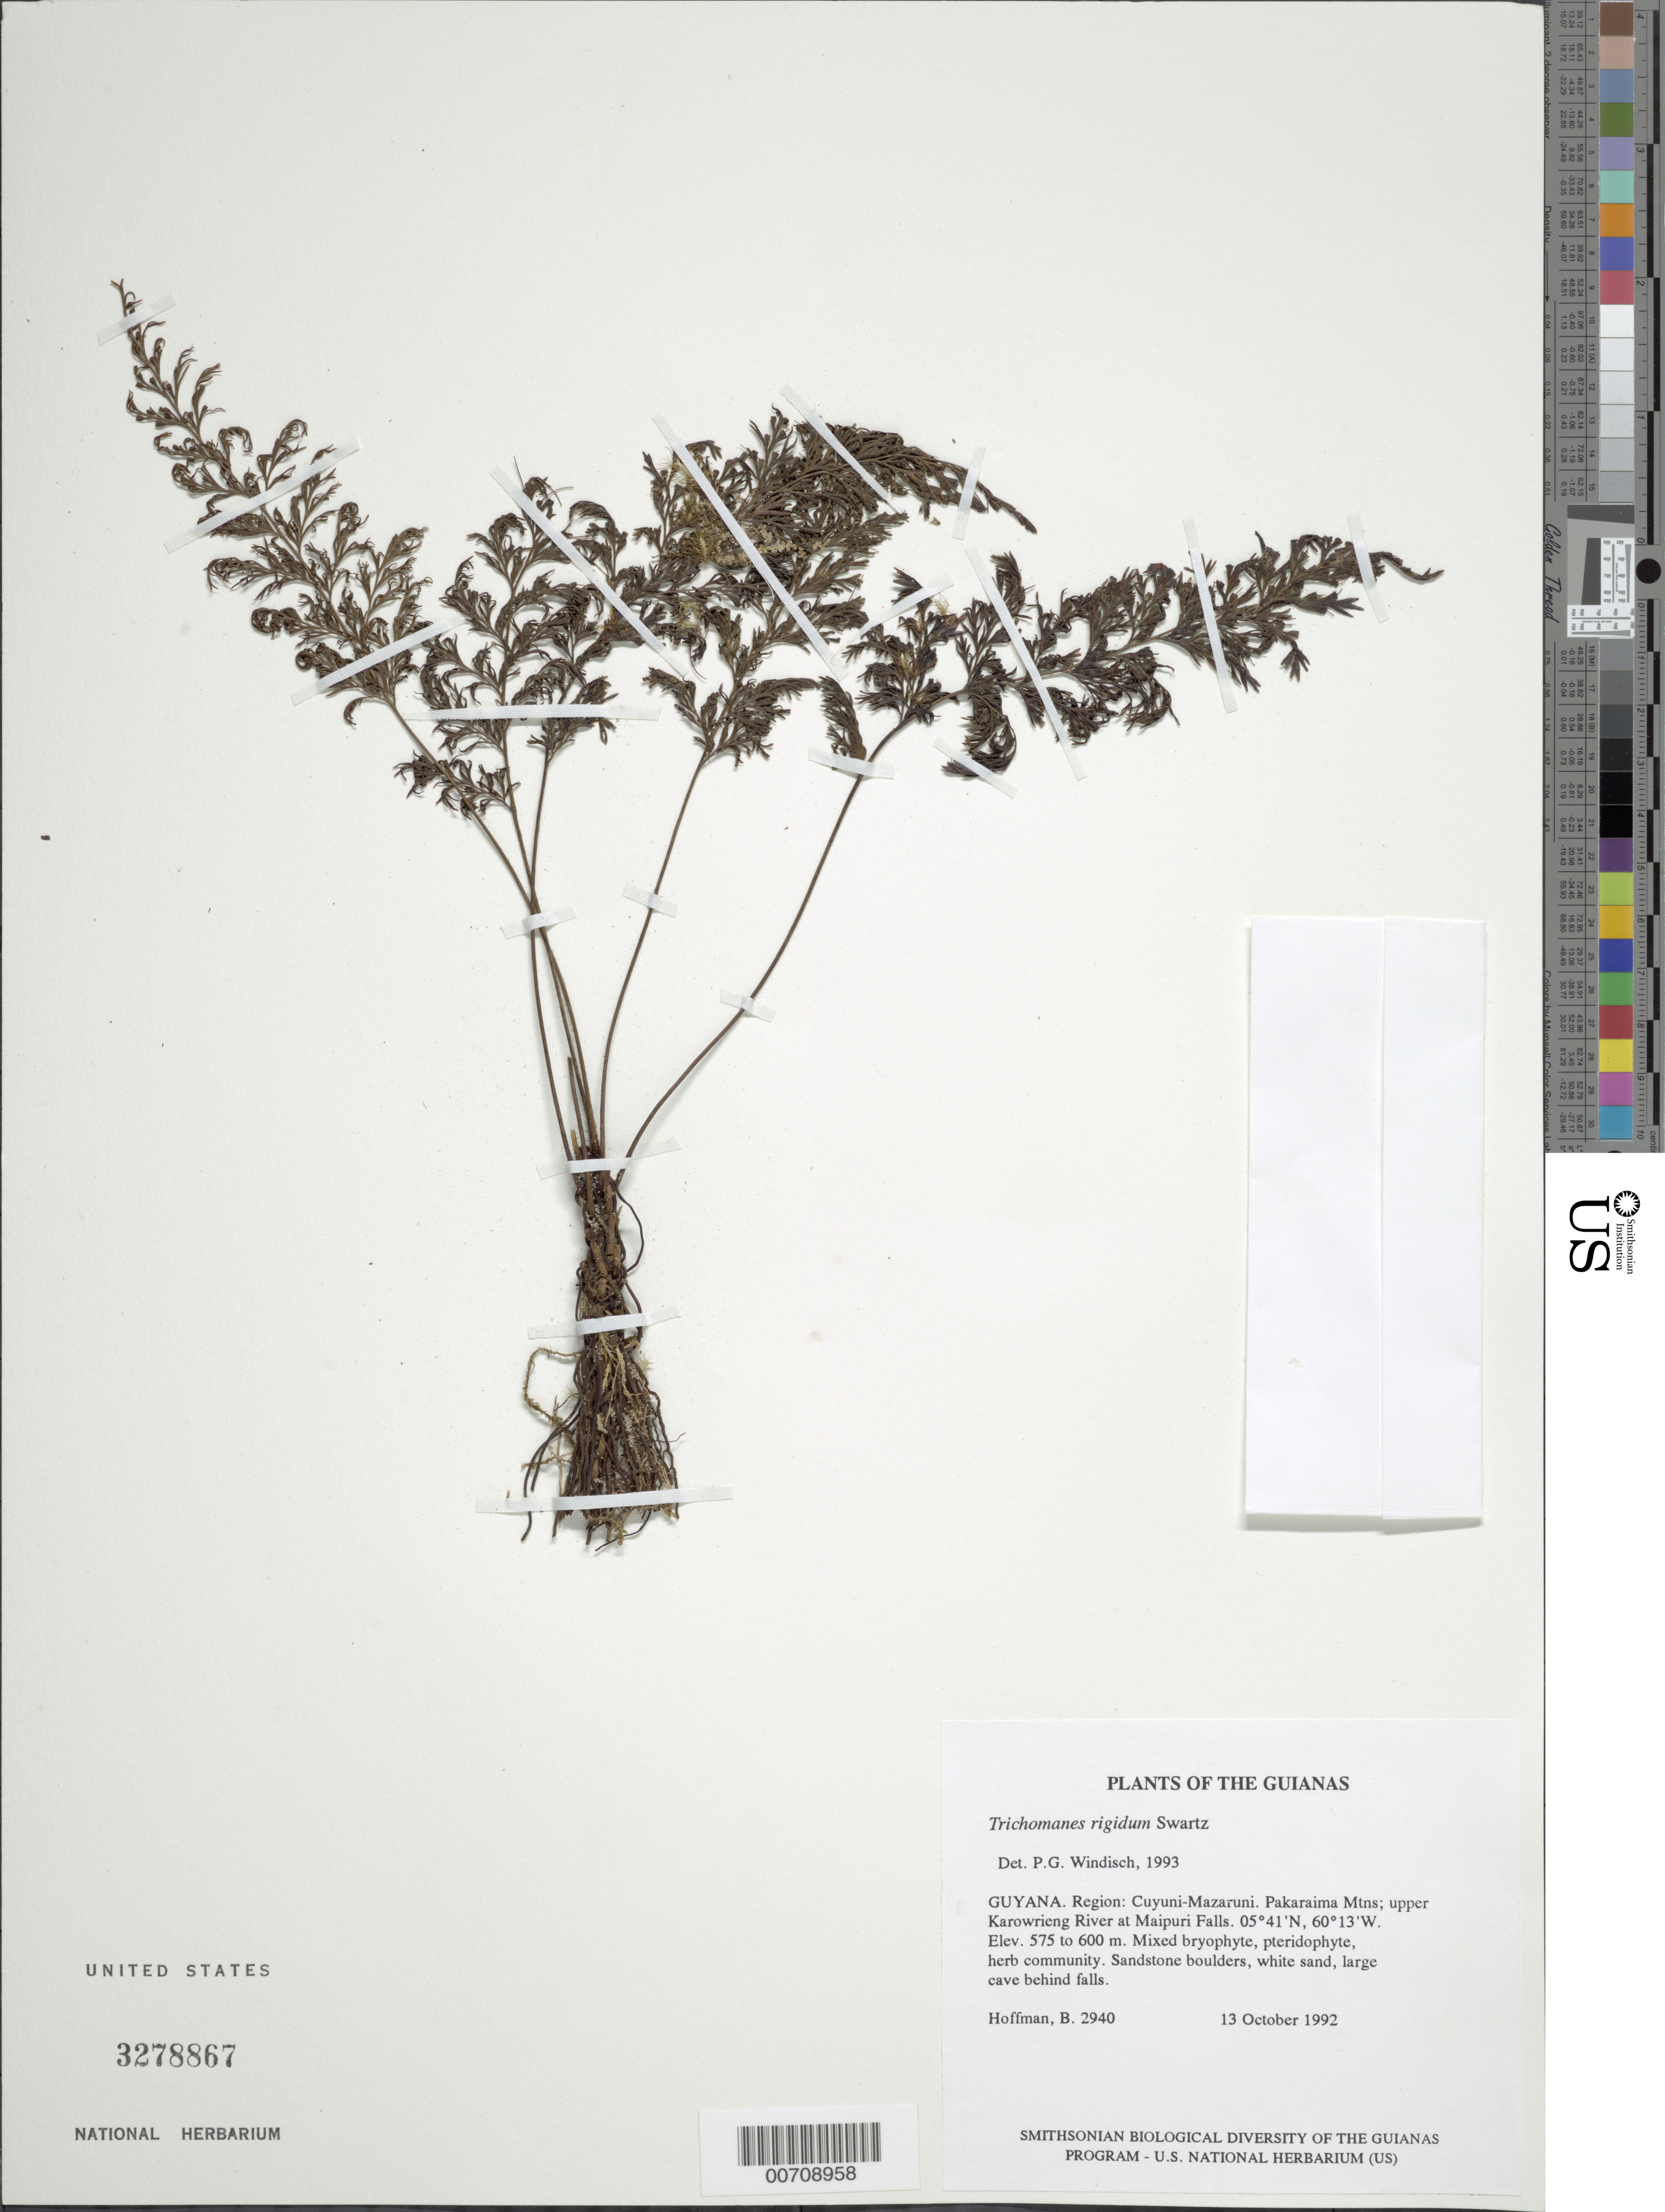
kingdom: Plantae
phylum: Tracheophyta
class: Polypodiopsida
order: Hymenophyllales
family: Hymenophyllaceae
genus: Abrodictyum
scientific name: Abrodictyum rigidum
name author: (Sw.) Ebihara & Dubuisson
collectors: B. Hoffman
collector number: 2940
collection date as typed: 13 October 1992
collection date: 1992-10-13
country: Guyana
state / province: Cuyuni-Mazaruni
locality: Pakaraima Mountains; Karowrieng River, Maipuri Falls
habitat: Mixed bryophyte, pteridophyte, herb community. Sandstone boulders, white sand, large cave behind falls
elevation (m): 575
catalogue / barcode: US 3278867